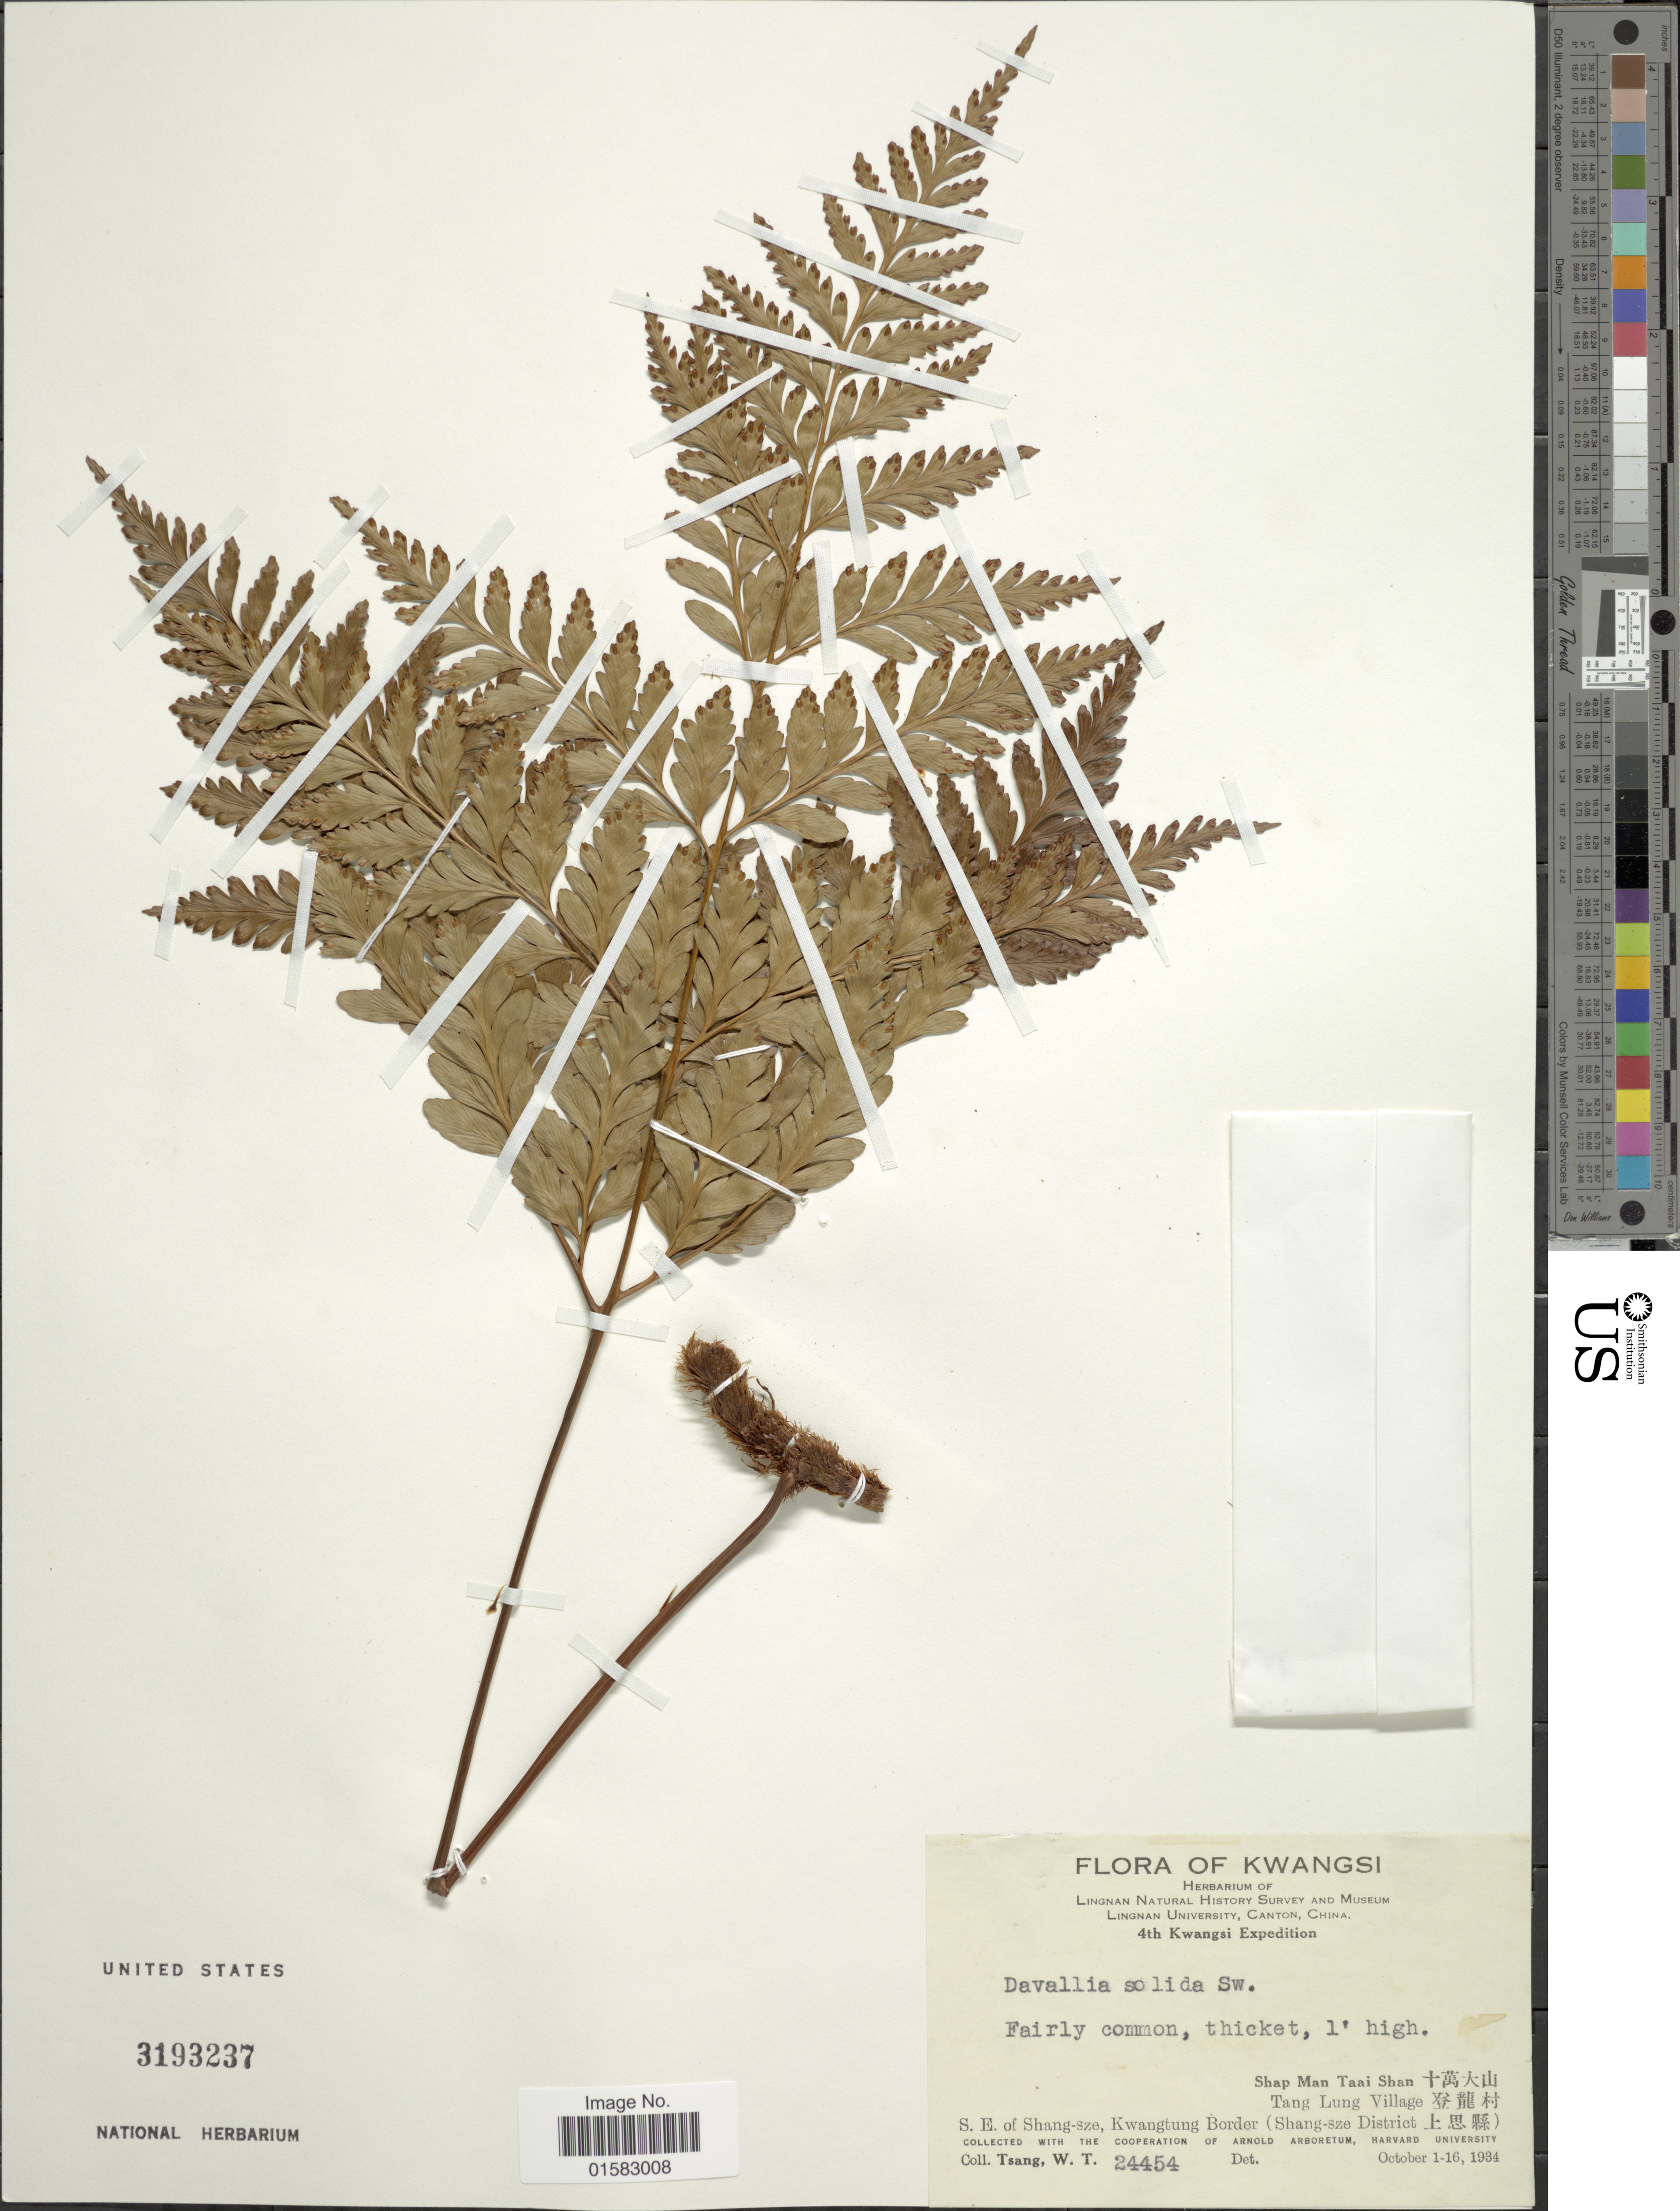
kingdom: Plantae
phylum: Tracheophyta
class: Polypodiopsida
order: Polypodiales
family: Davalliaceae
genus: Davallia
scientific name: Davallia solida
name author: (G. Forst.) Sw.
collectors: W. T. Tsang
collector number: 24454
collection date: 1934-10-01/1934-10-16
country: China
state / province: Guangxi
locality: Kwangsi Province, S.E. of Shang-sze, Kwangtung border (Shang-sze district, Shap Man Taai Shan, Tang Lung Village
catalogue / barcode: US 3193237